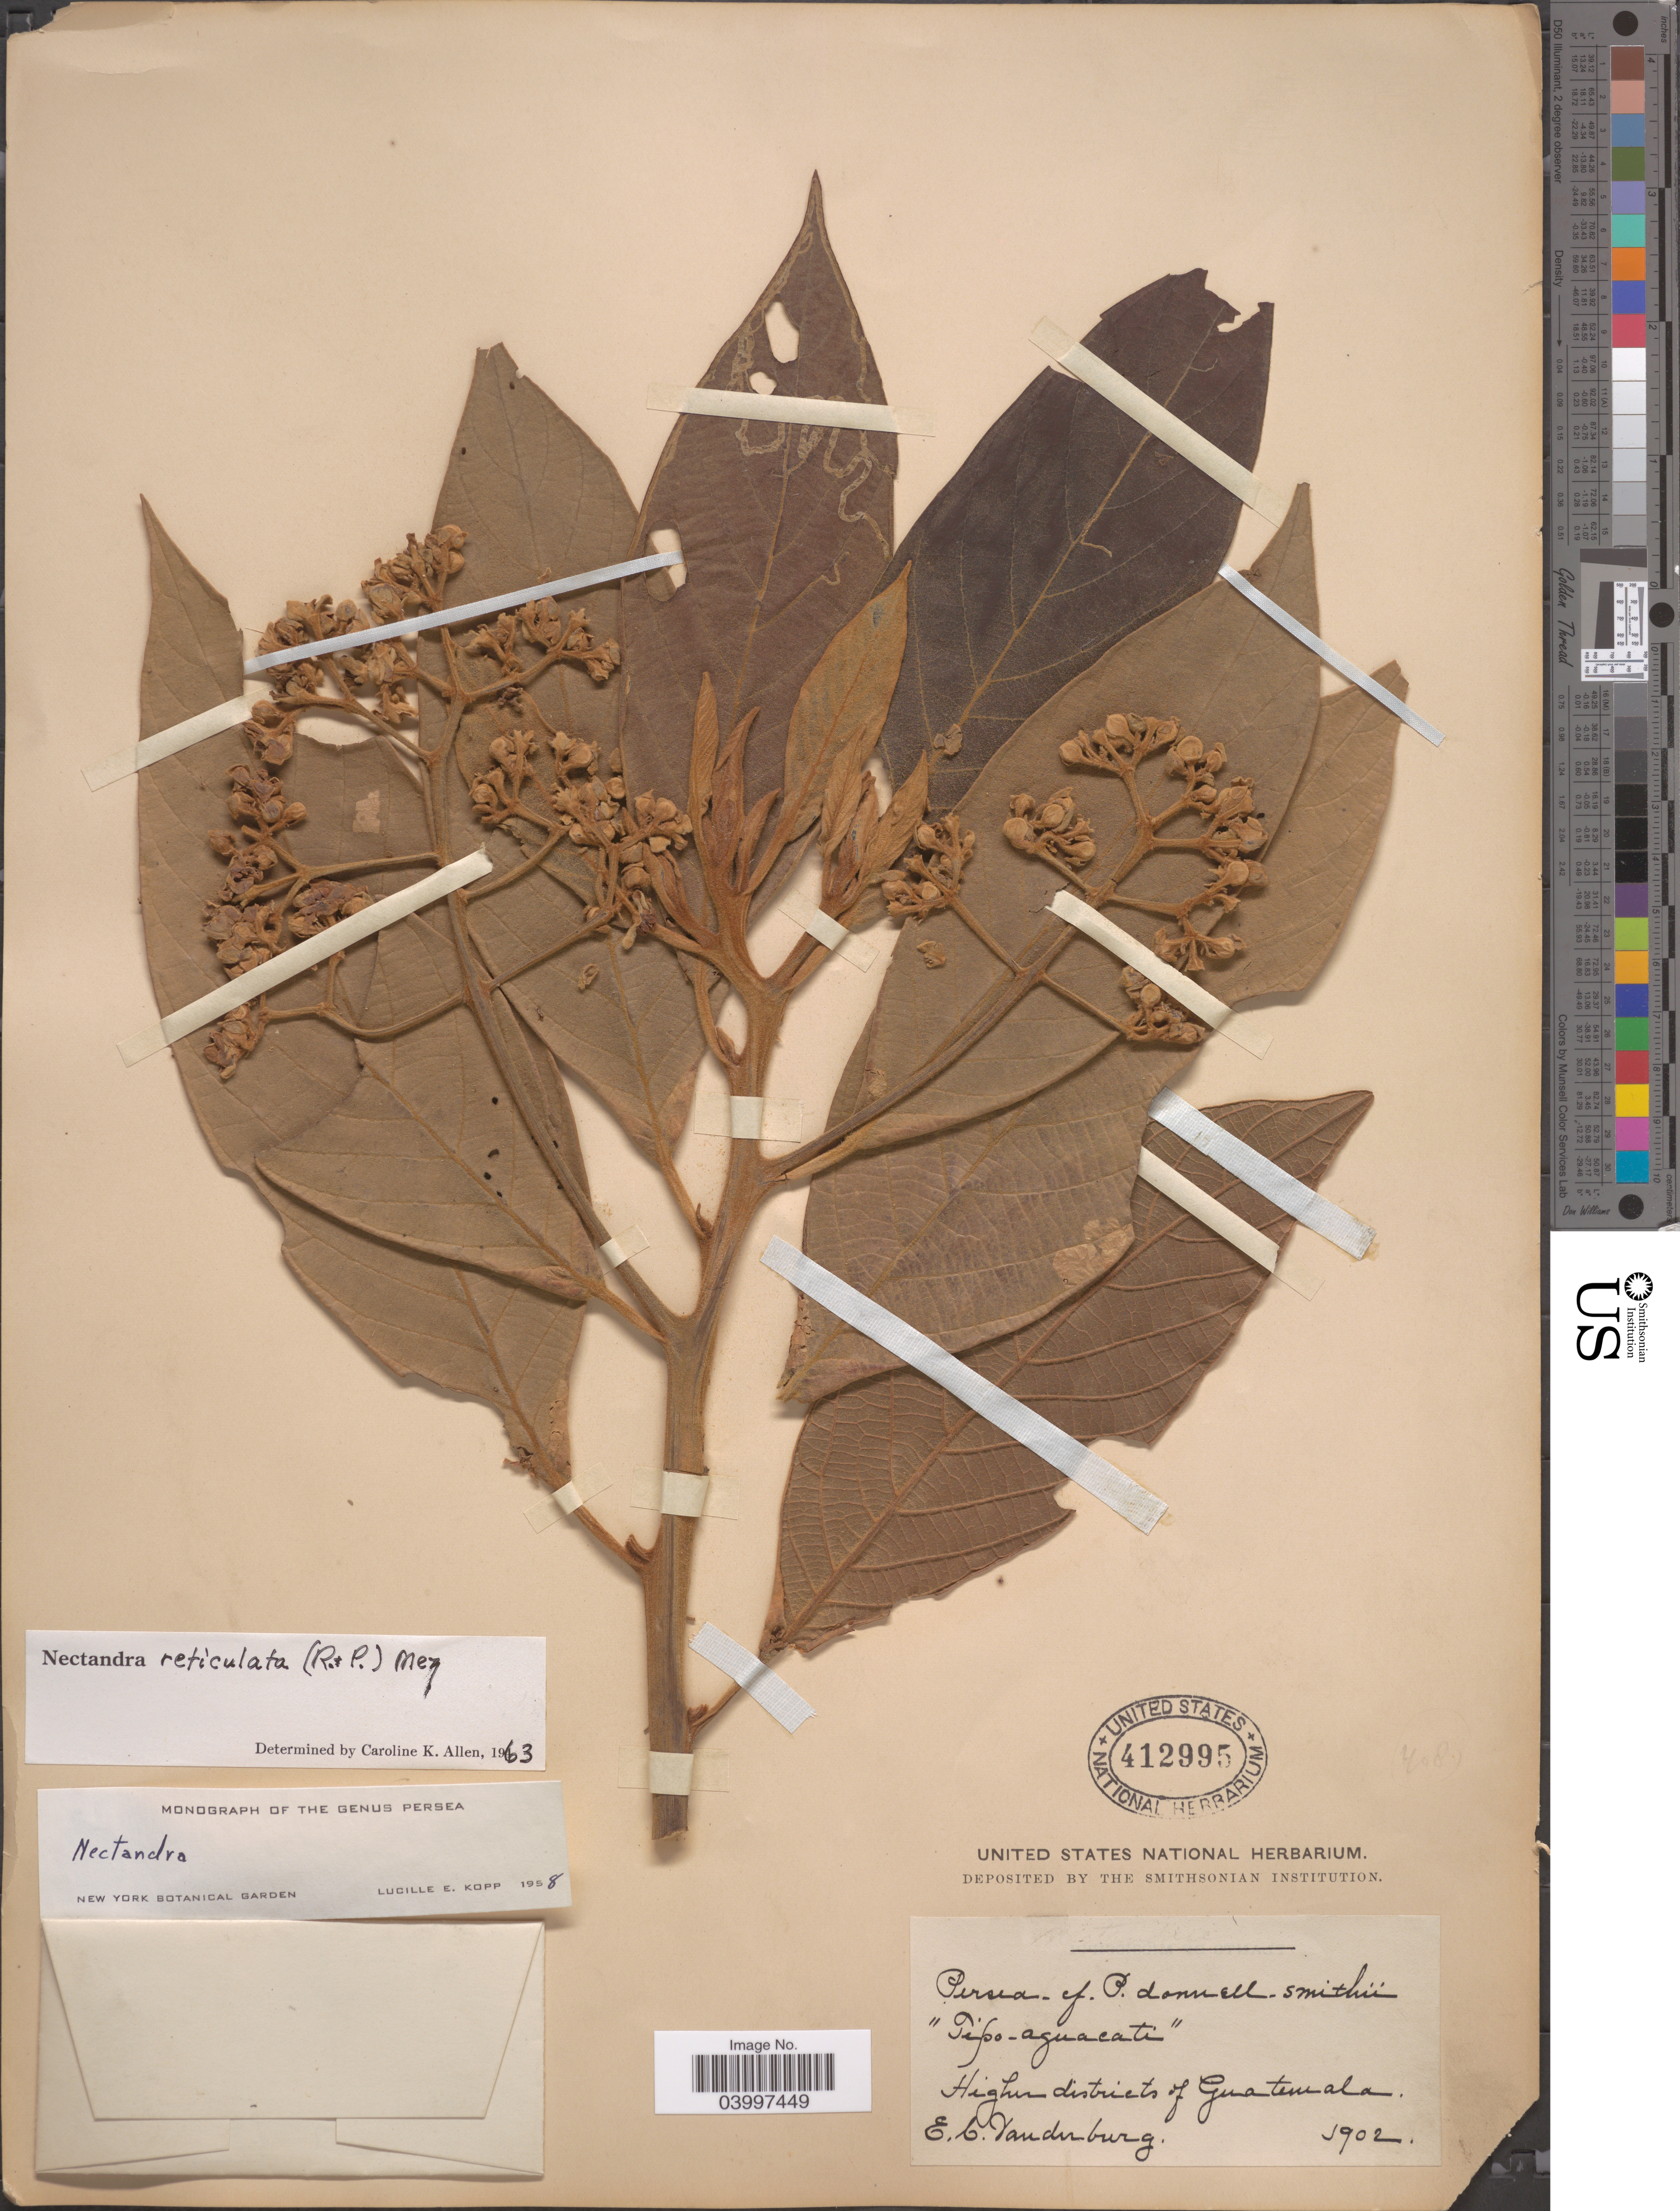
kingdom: Plantae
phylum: Tracheophyta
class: Magnoliopsida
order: Laurales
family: Lauraceae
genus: Nectandra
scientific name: Nectandra reticulata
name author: (Ruiz & Pav.) Mez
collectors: E. Vanderburg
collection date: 1902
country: Guatemala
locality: Higher districts of Guatemala.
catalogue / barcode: US 412995